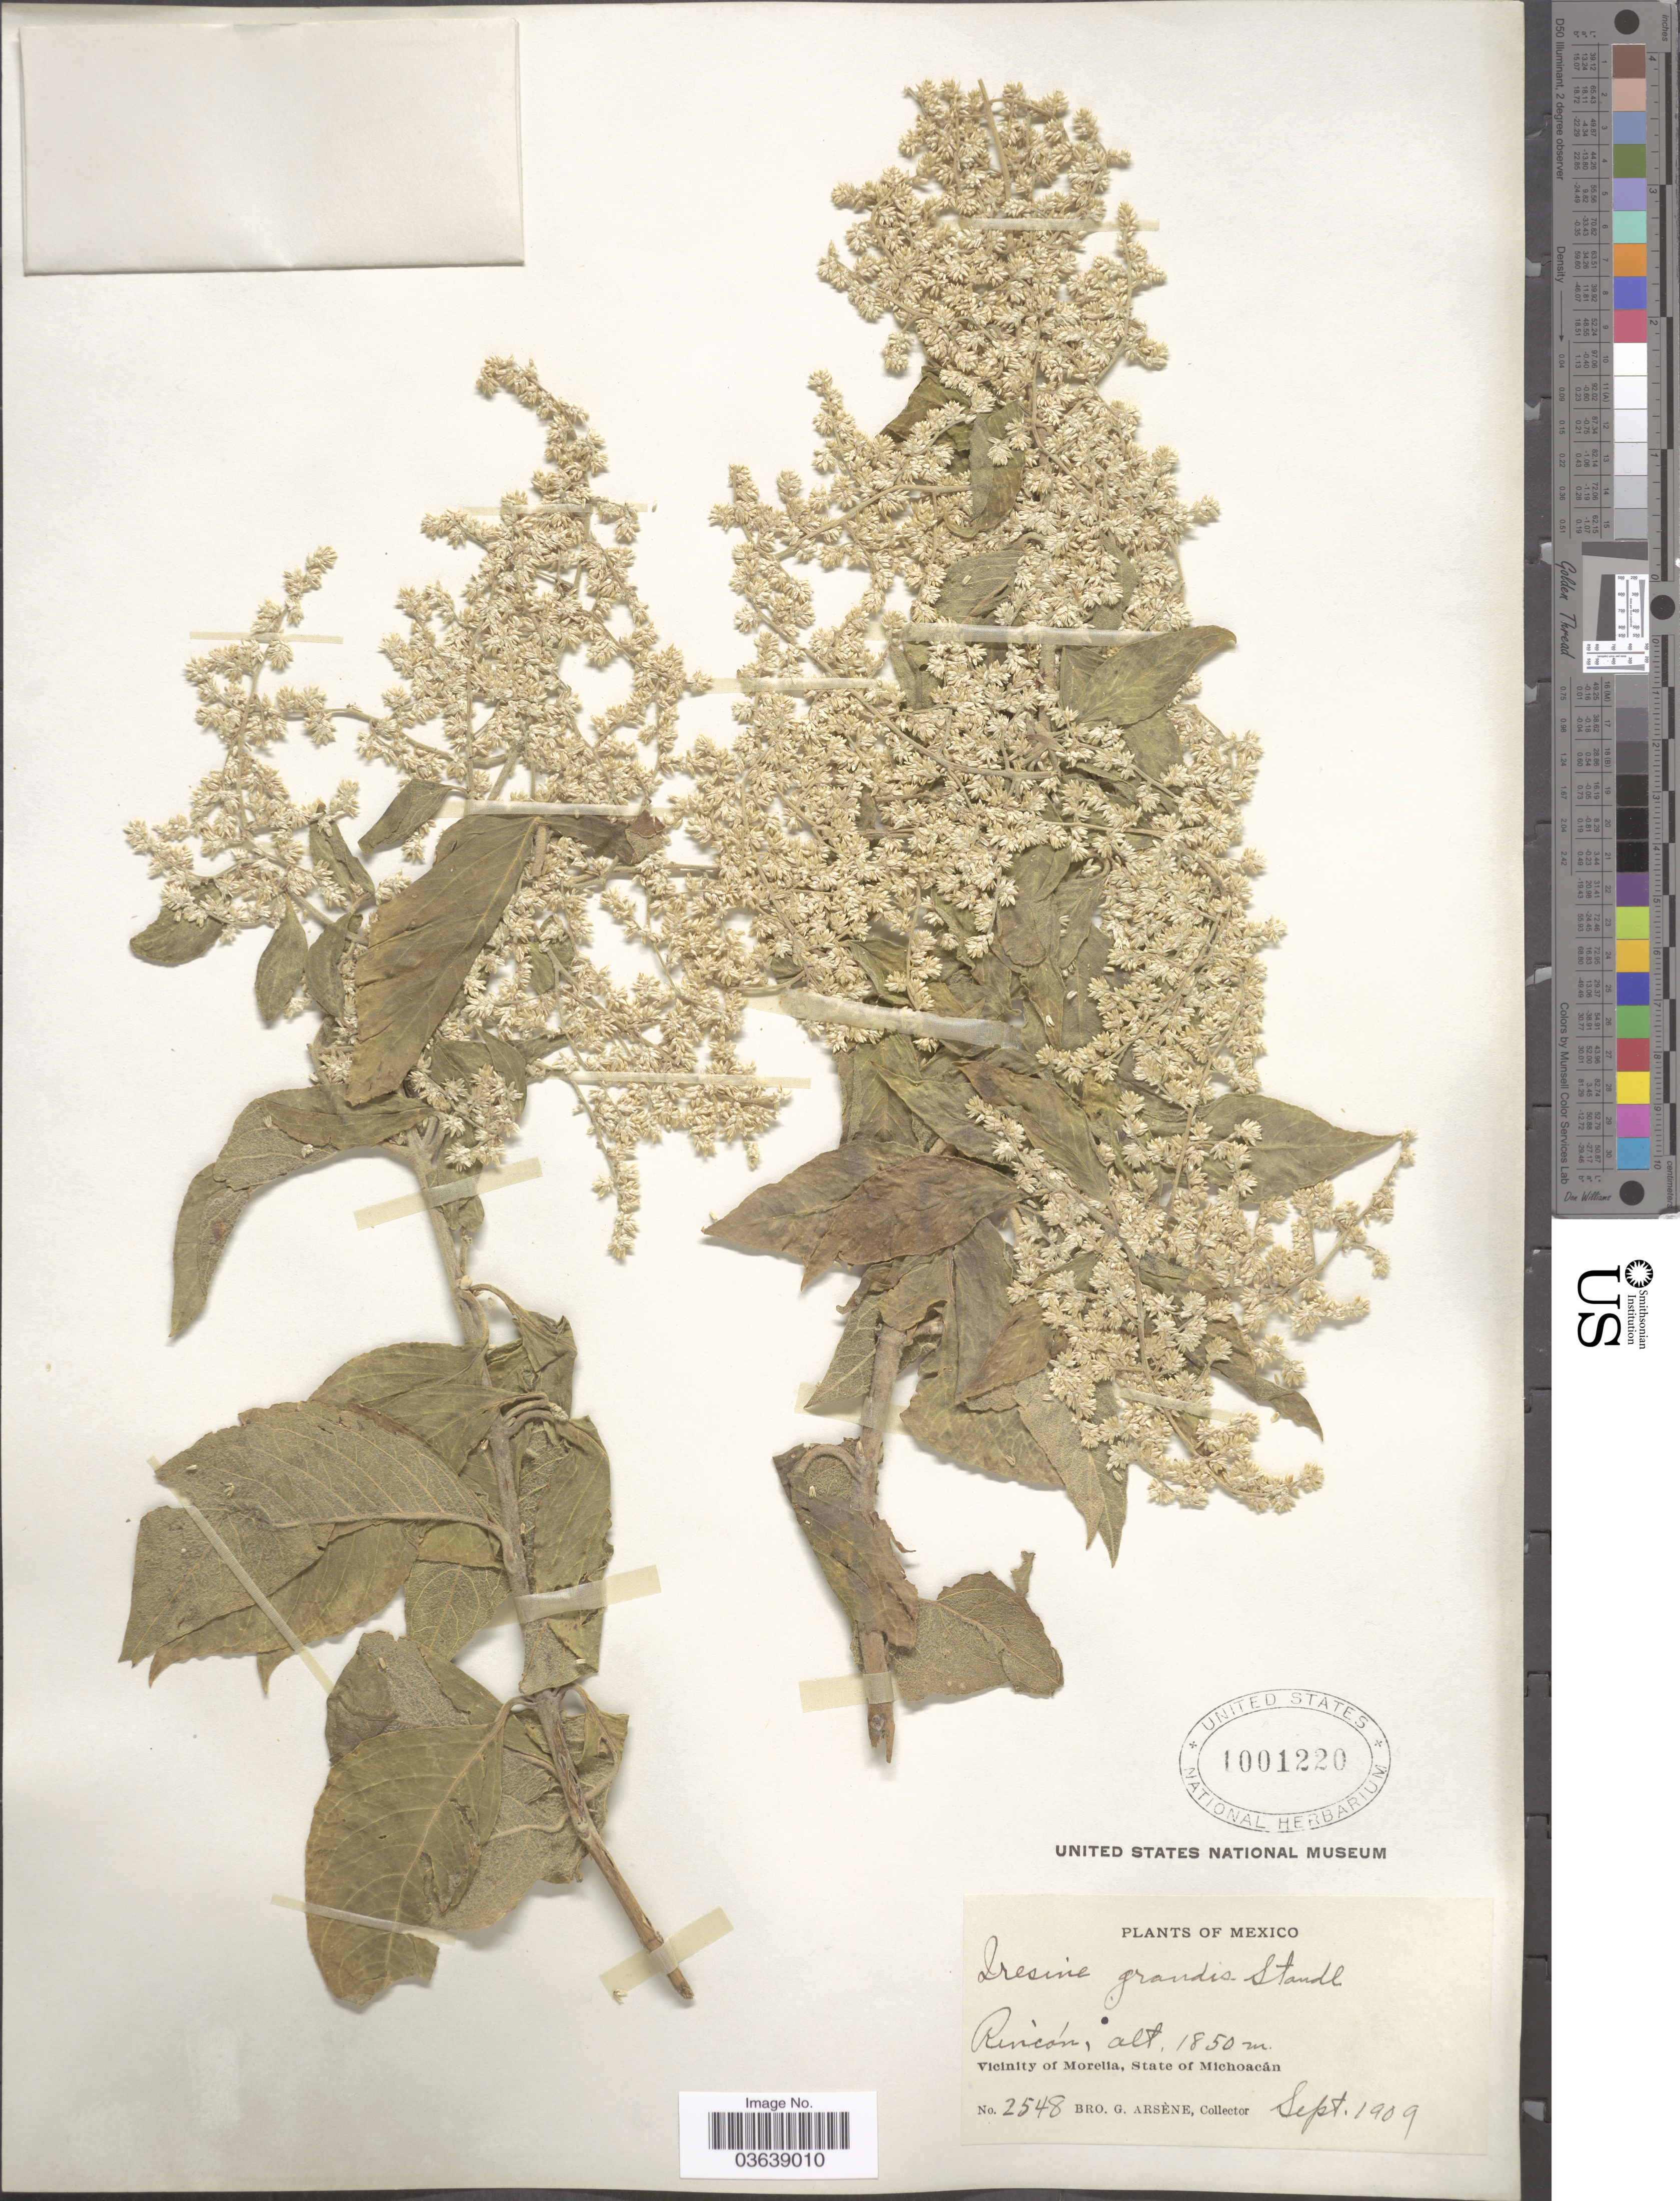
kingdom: Plantae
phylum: Tracheophyta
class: Magnoliopsida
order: Caryophyllales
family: Amaranthaceae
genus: Iresine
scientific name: Iresine grandis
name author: Standl.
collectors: Bro. G. Arsène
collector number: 2548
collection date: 1909-09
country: Mexico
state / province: Michoacán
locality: Rincón. Vicinity of Morelia.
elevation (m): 1850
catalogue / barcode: US 1001220